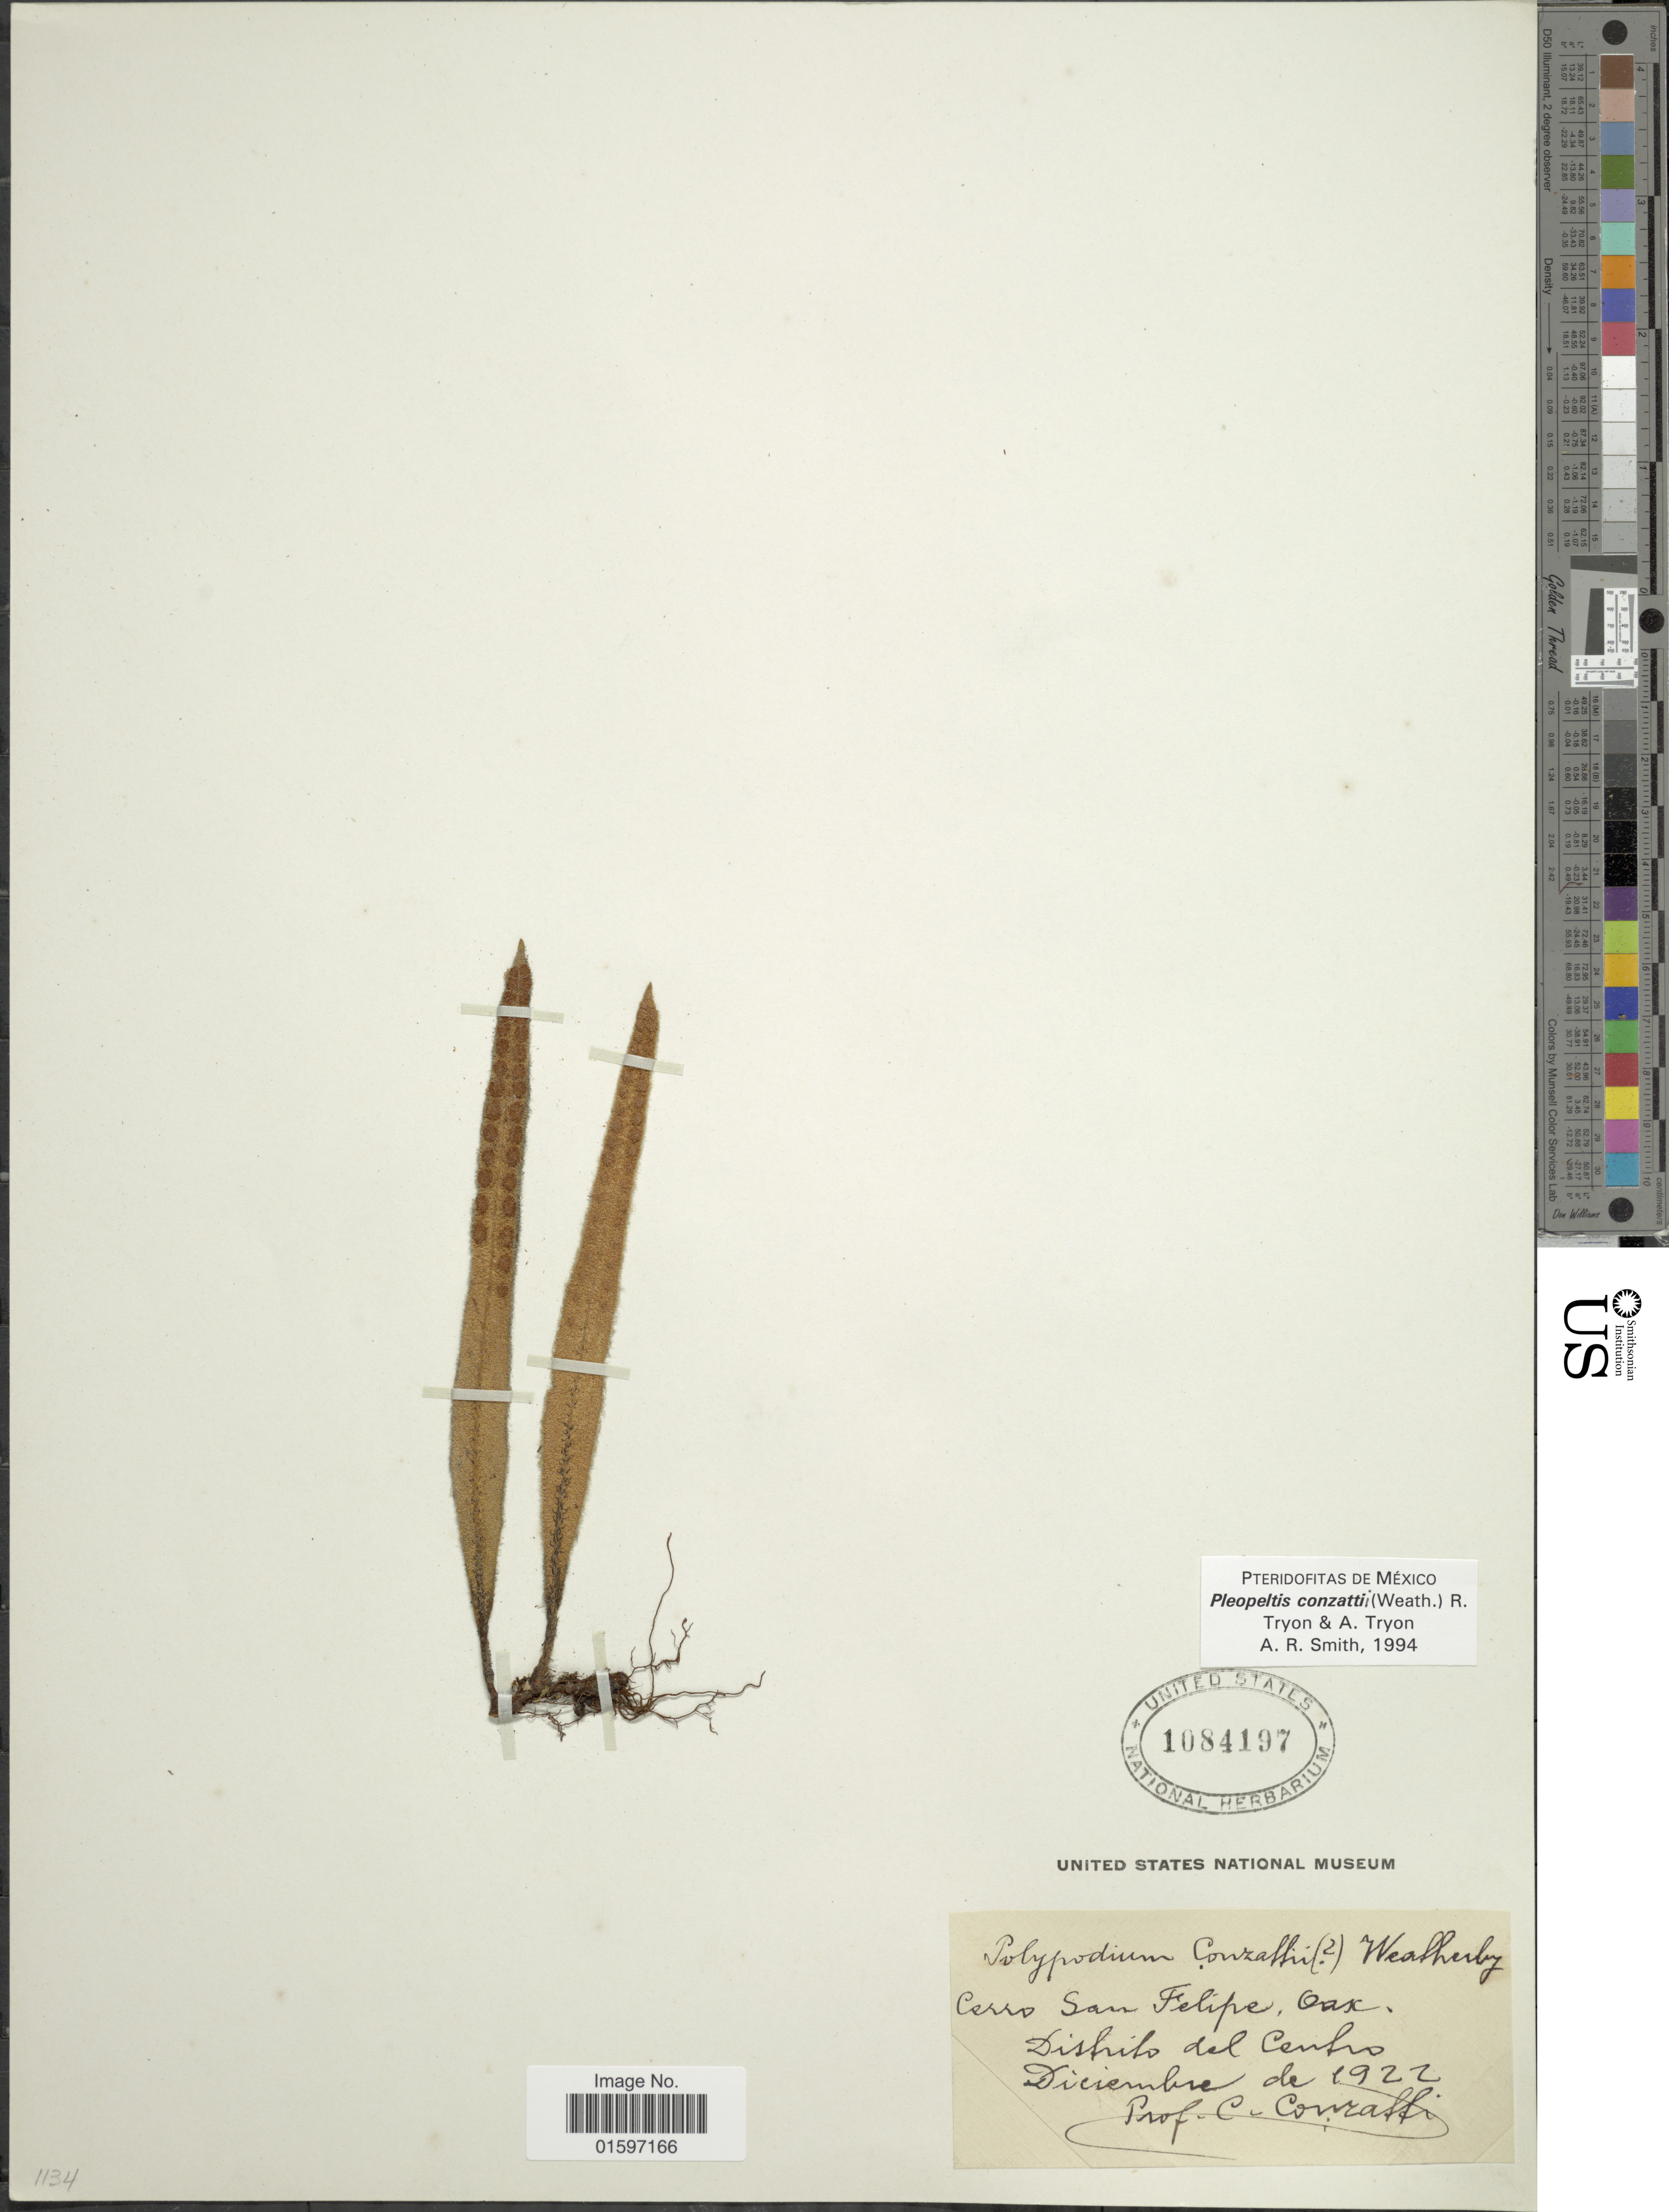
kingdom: Plantae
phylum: Tracheophyta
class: Polypodiopsida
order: Polypodiales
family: Polypodiaceae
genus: Pleopeltis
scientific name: Pleopeltis conzattii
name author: (Weath.) R.M. Tryon & A.F. Tryon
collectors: C. Conratti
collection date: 1992-12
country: Mexico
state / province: Oaxaca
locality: Cerro San Felipe, Distrito del Centro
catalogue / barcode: US 1084197